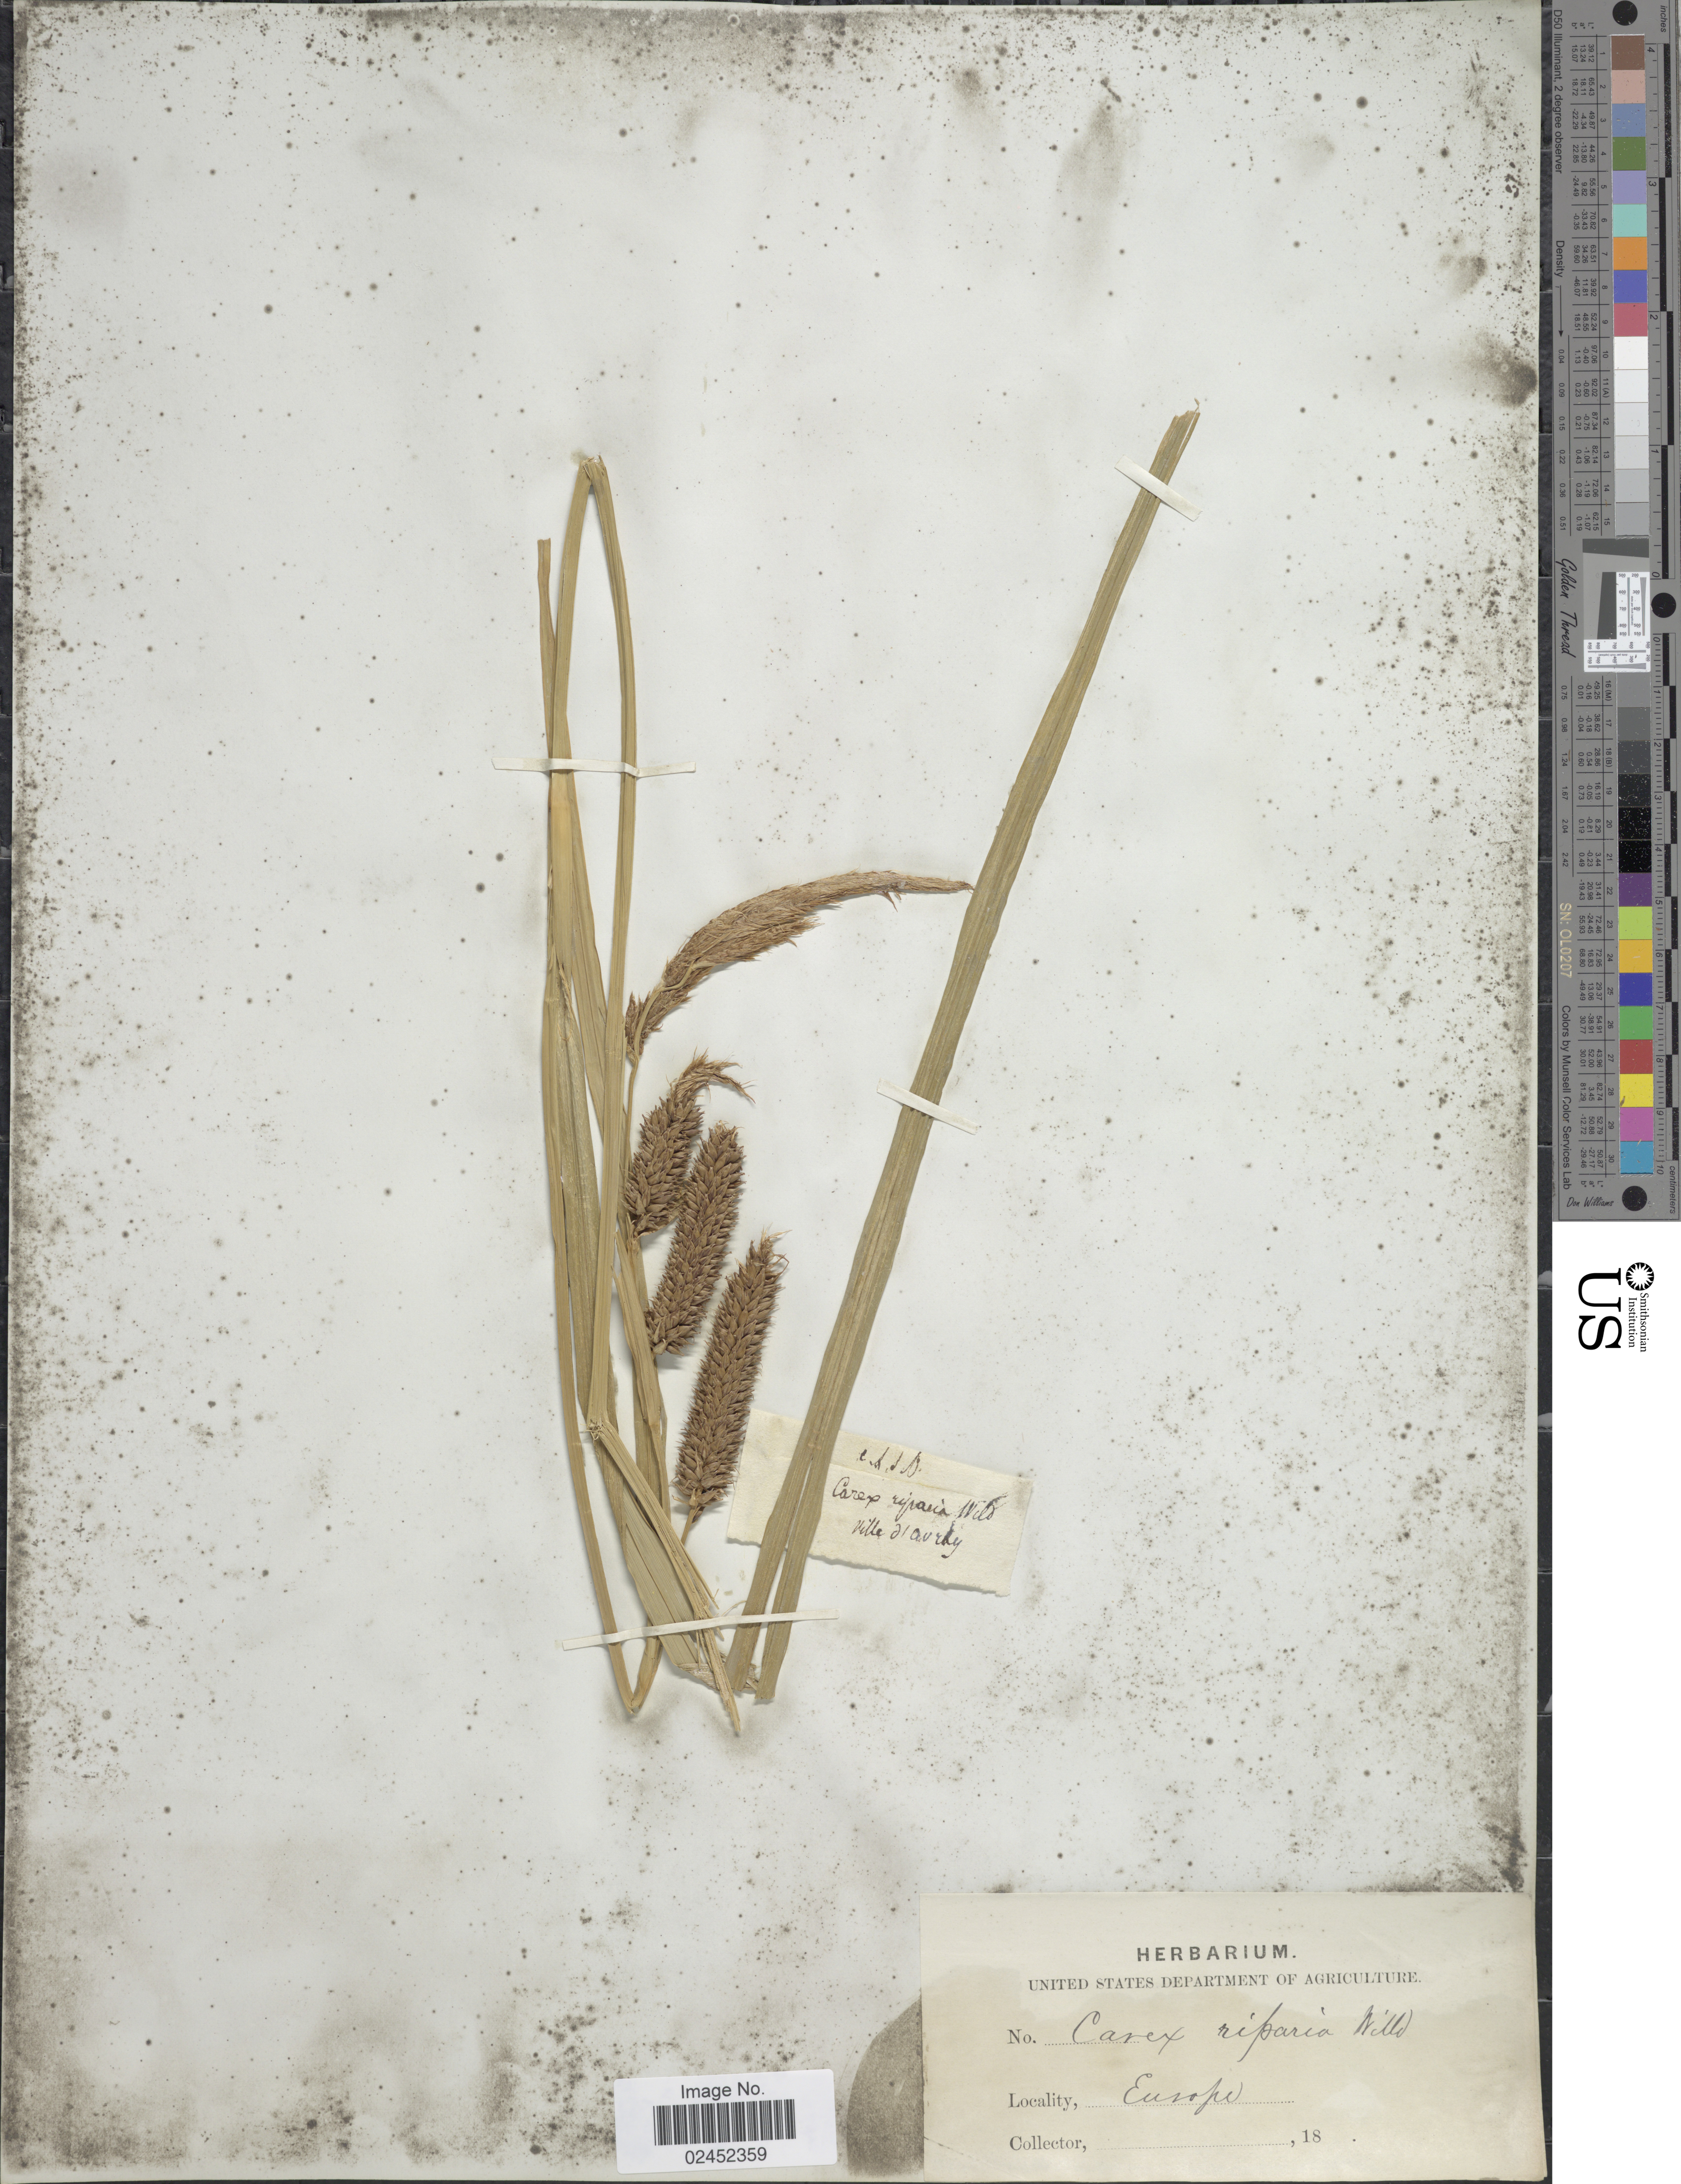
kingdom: Plantae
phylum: Tracheophyta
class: Liliopsida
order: Poales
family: Cyperaceae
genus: Carex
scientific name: Carex riparia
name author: Curtis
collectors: ex herb. U. S. Department of Agriculture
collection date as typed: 18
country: France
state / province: Île-de-France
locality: Ville-d'Avray